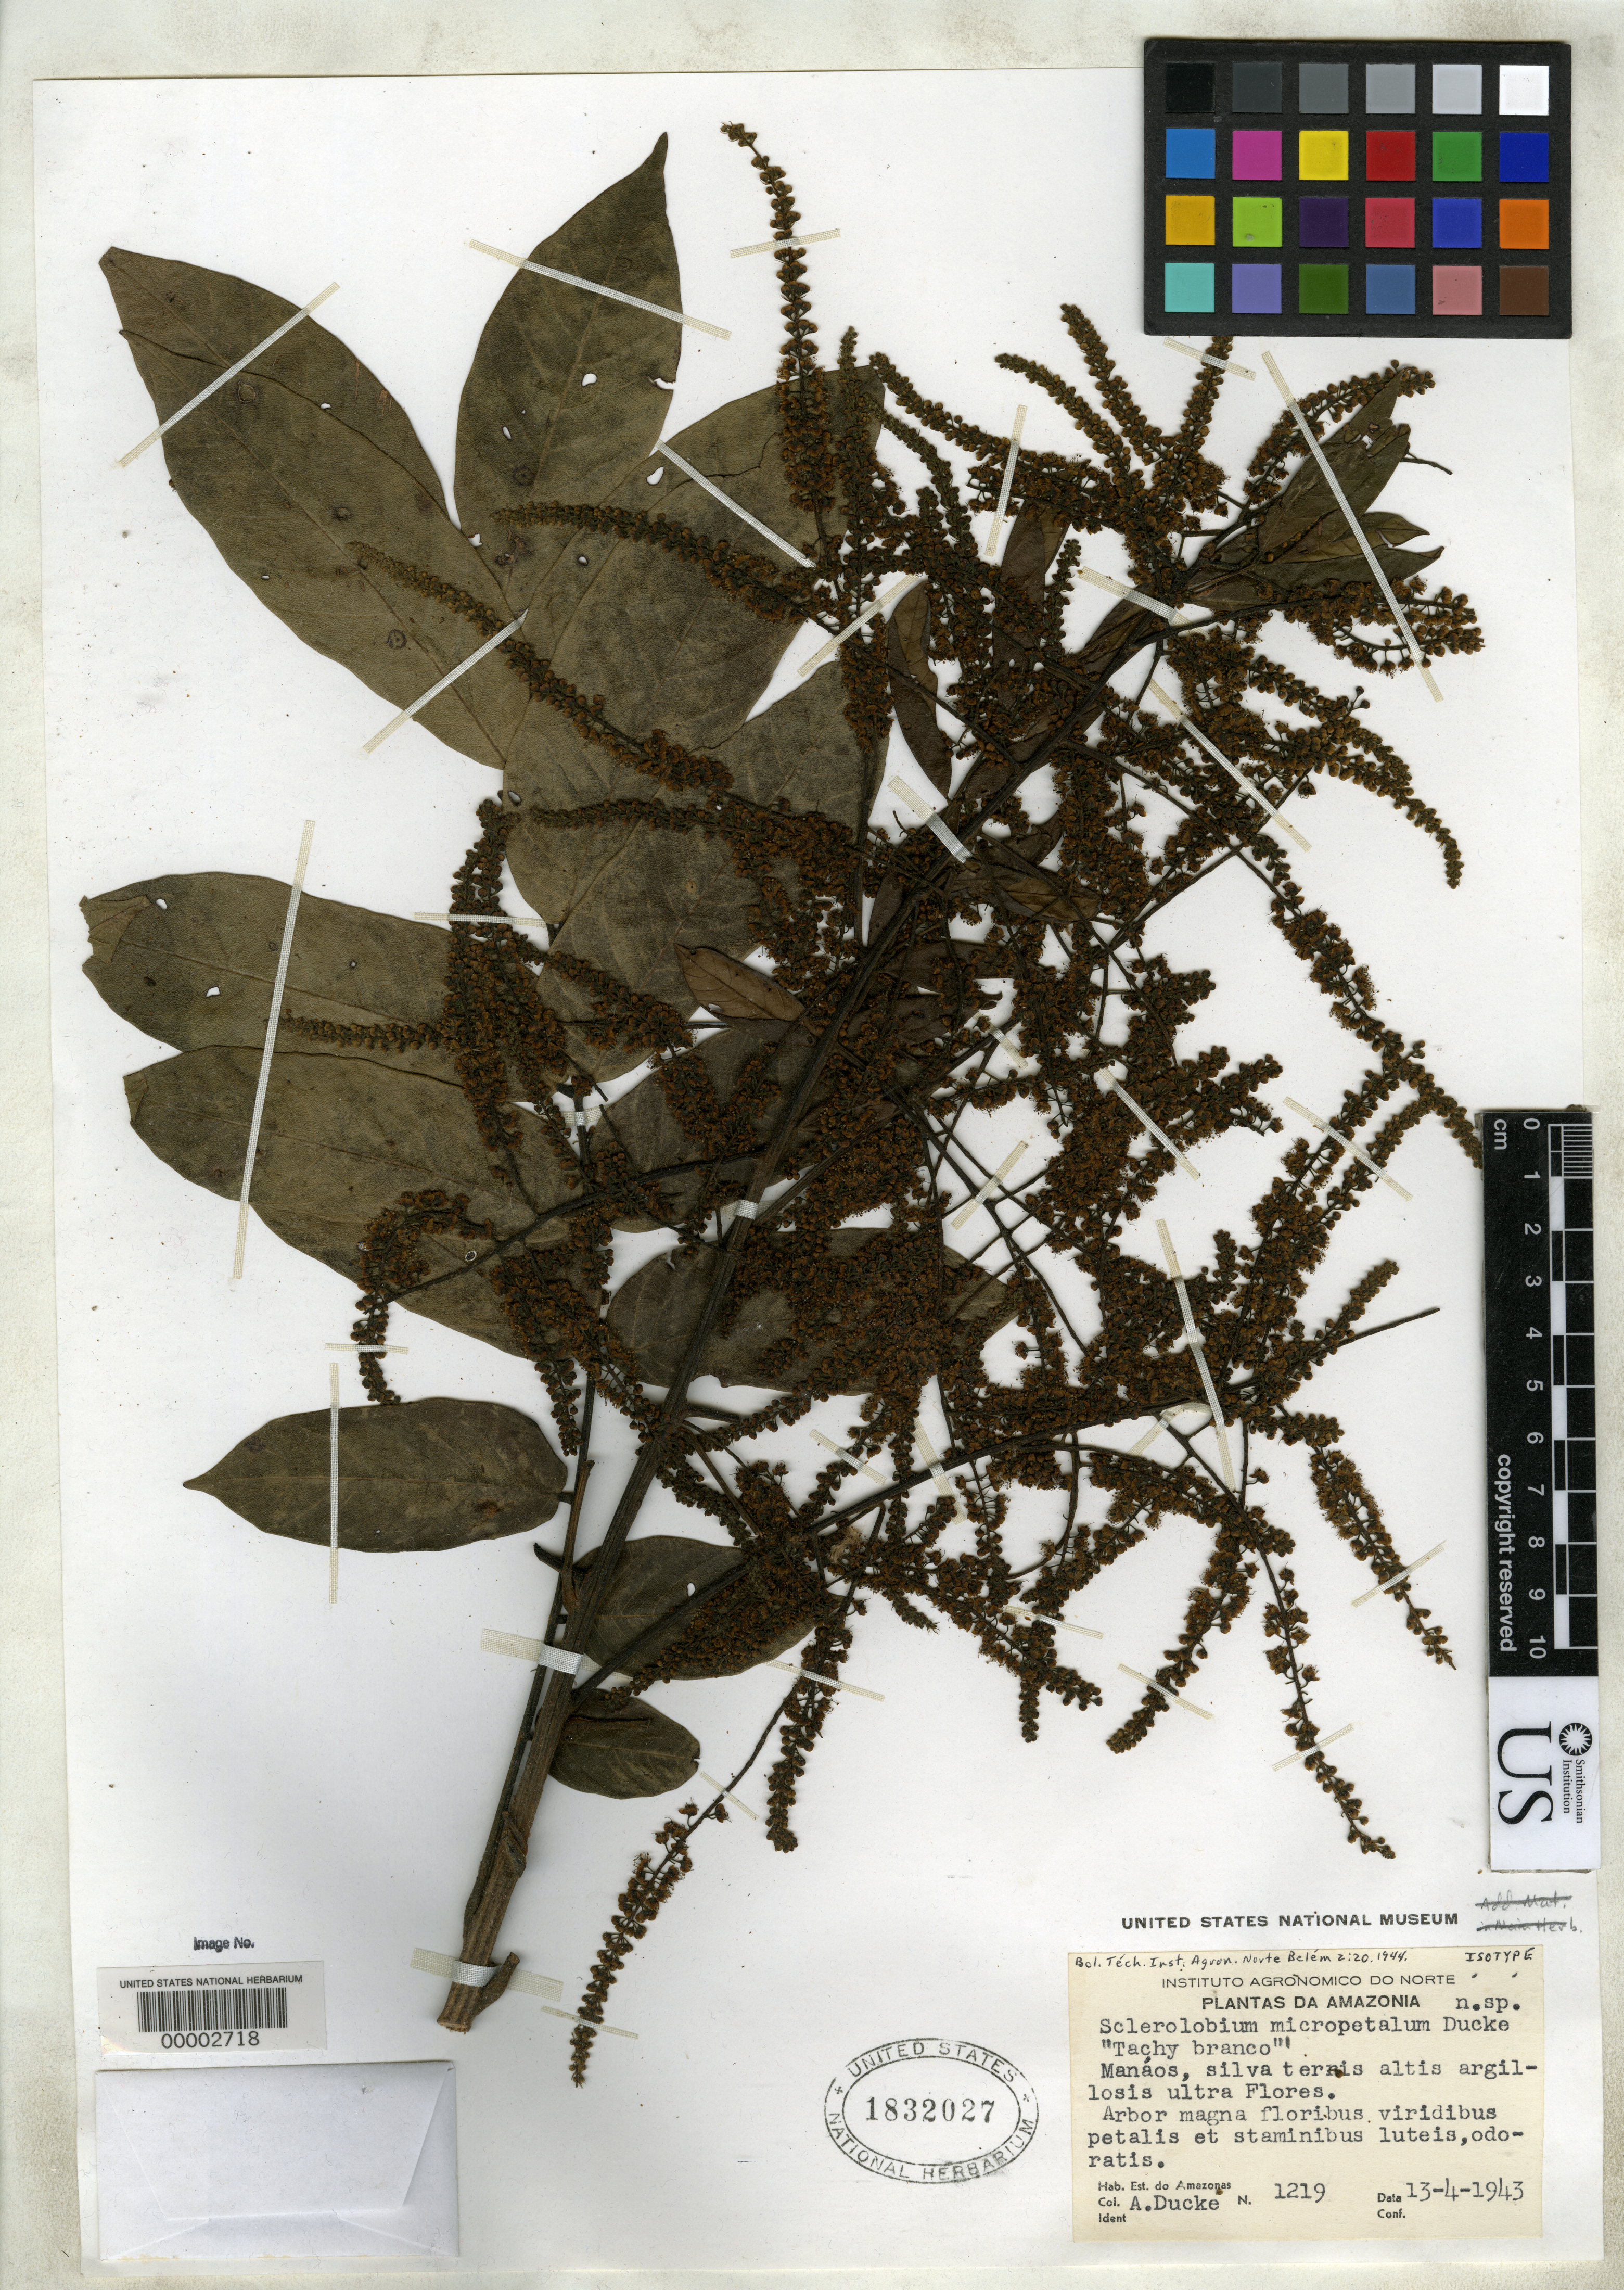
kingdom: Plantae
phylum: Tracheophyta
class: Magnoliopsida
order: Fabales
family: Fabaceae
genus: Sclerolobium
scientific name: Sclerolobium micropetalum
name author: Ducke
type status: Isotype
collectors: A. Ducke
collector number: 1219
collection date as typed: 13 Apr 1943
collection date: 1943-04-13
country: Brazil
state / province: Amazonas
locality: Manaos.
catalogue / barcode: US 1832027